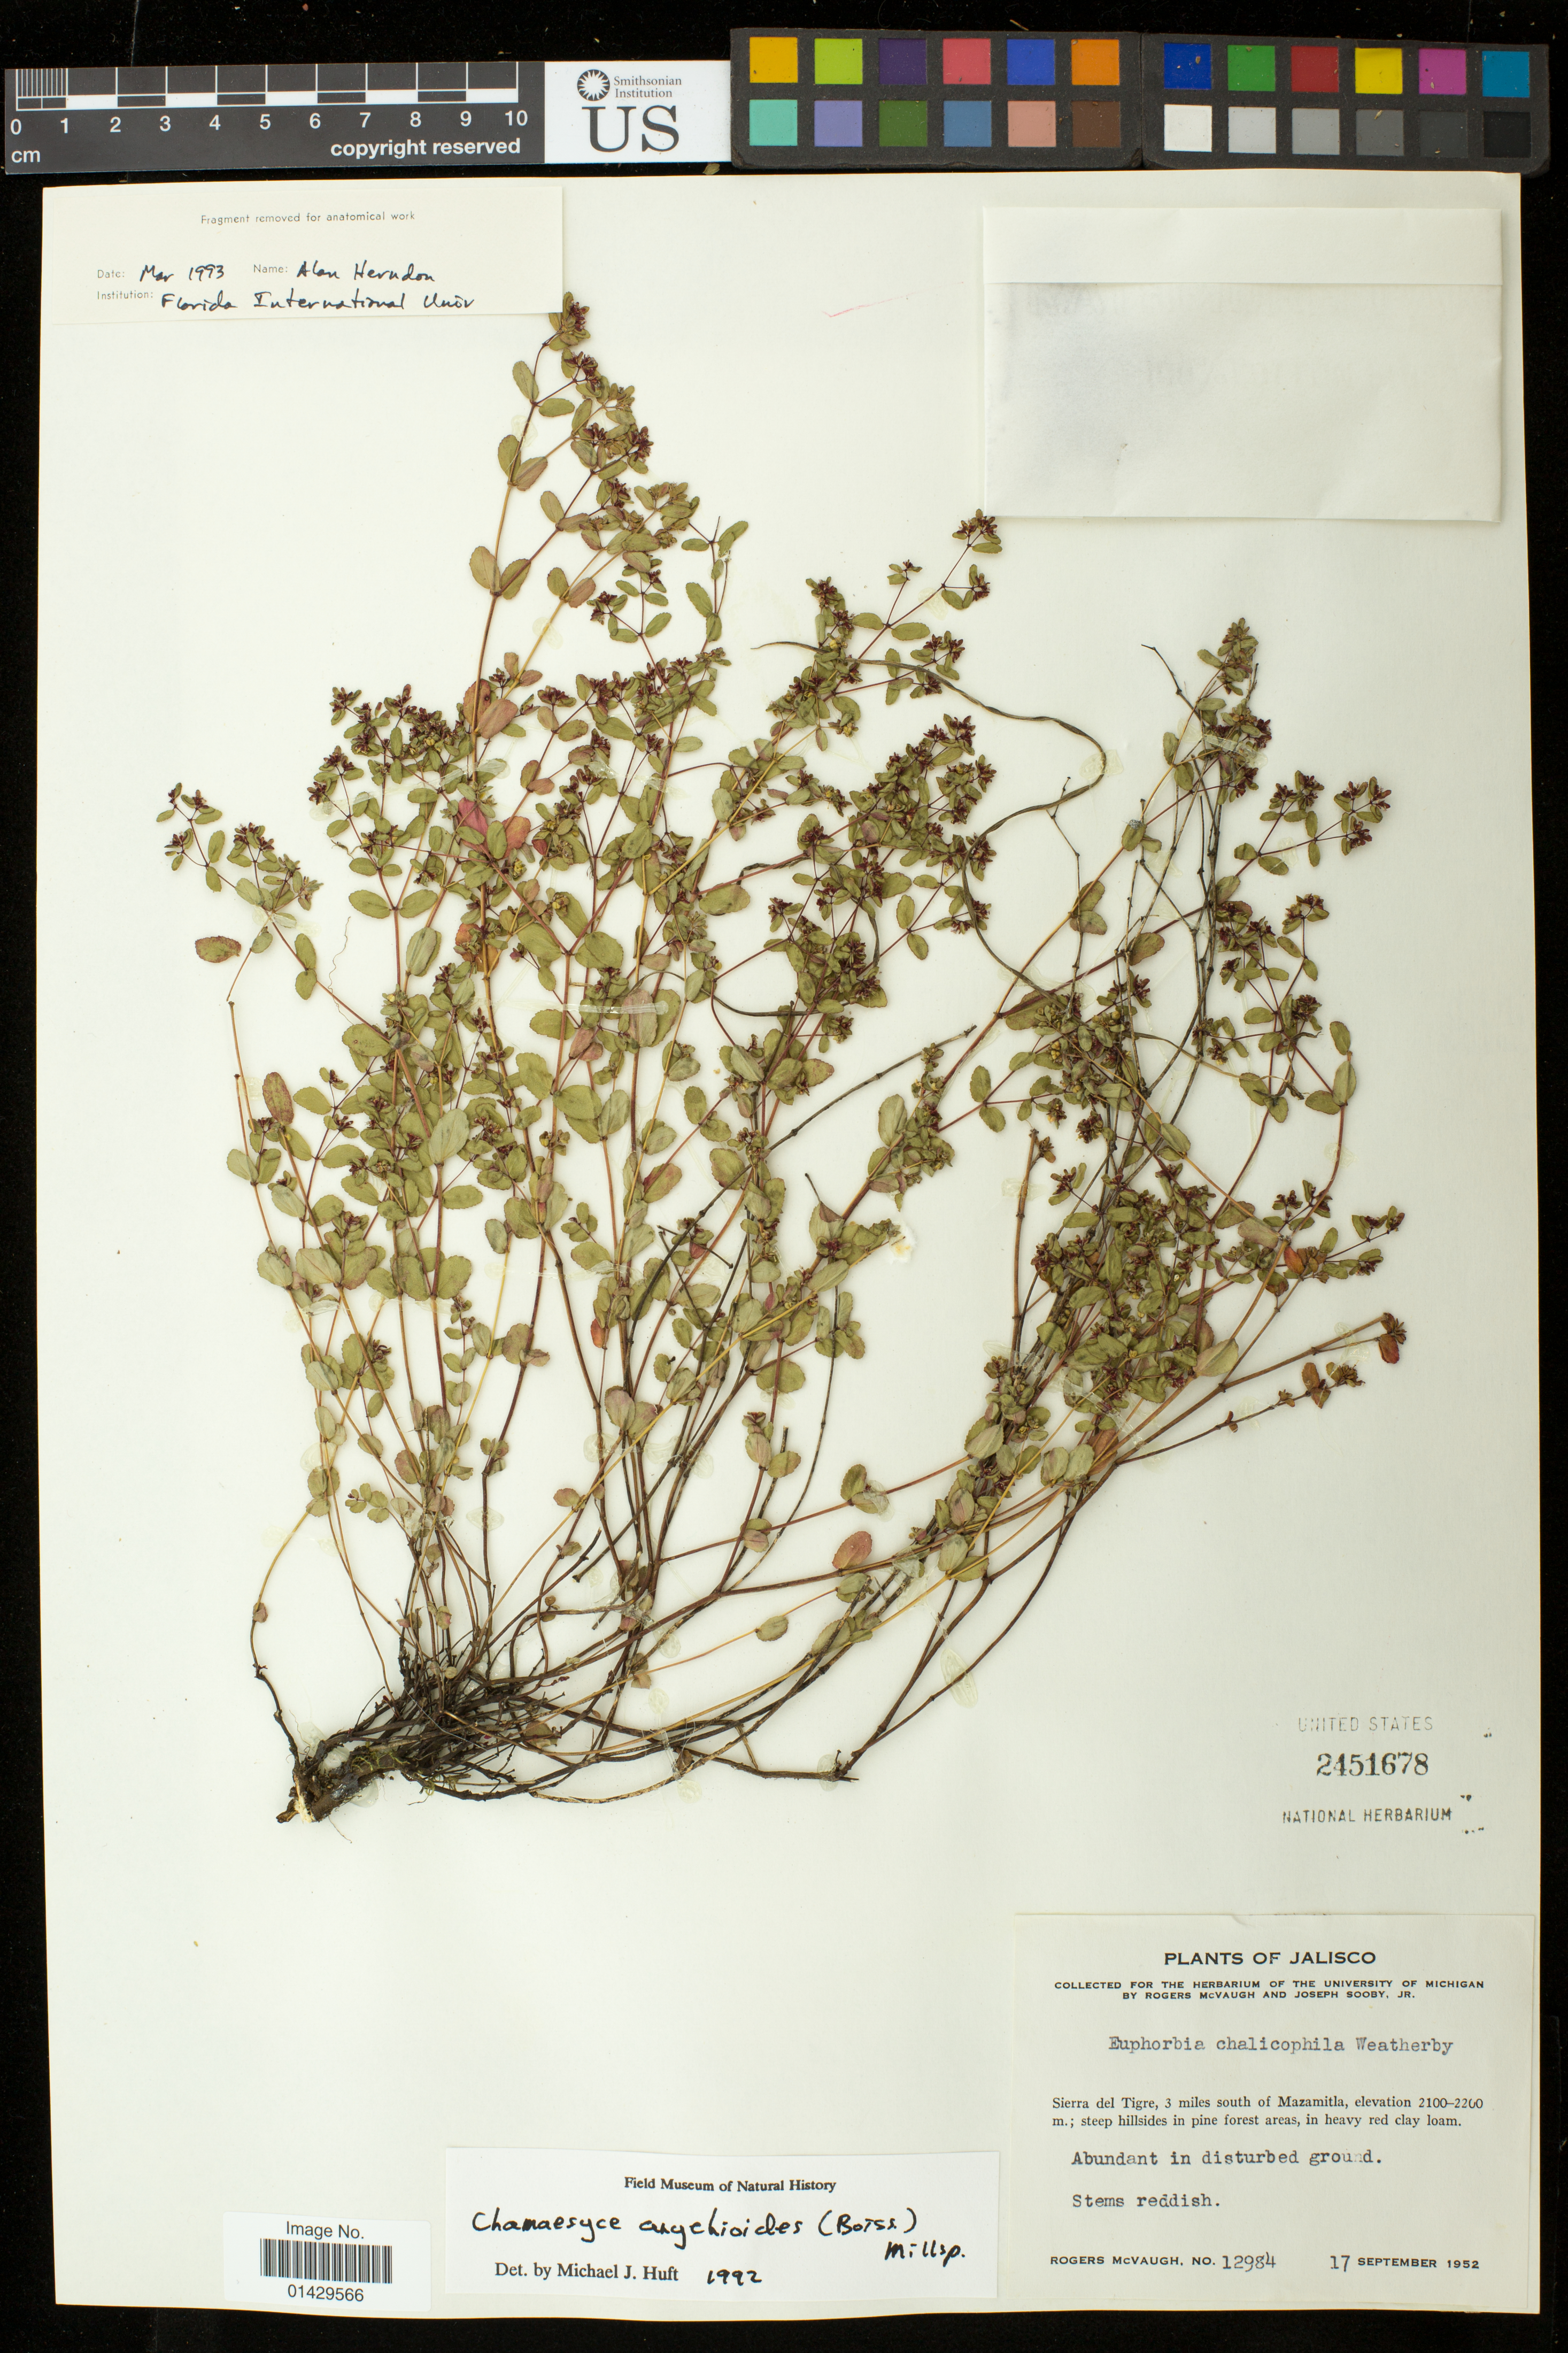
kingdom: Plantae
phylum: Tracheophyta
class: Magnoliopsida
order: Malpighiales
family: Euphorbiaceae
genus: Euphorbia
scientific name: Euphorbia anychioides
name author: Boiss.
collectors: R. McVaugh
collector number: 12984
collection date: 1952-09-17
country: Mexico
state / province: Jalisco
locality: Sierra del Tigre [Sierra El Tigre], 3 miles south of Mazamitla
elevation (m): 2100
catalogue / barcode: US 2451678